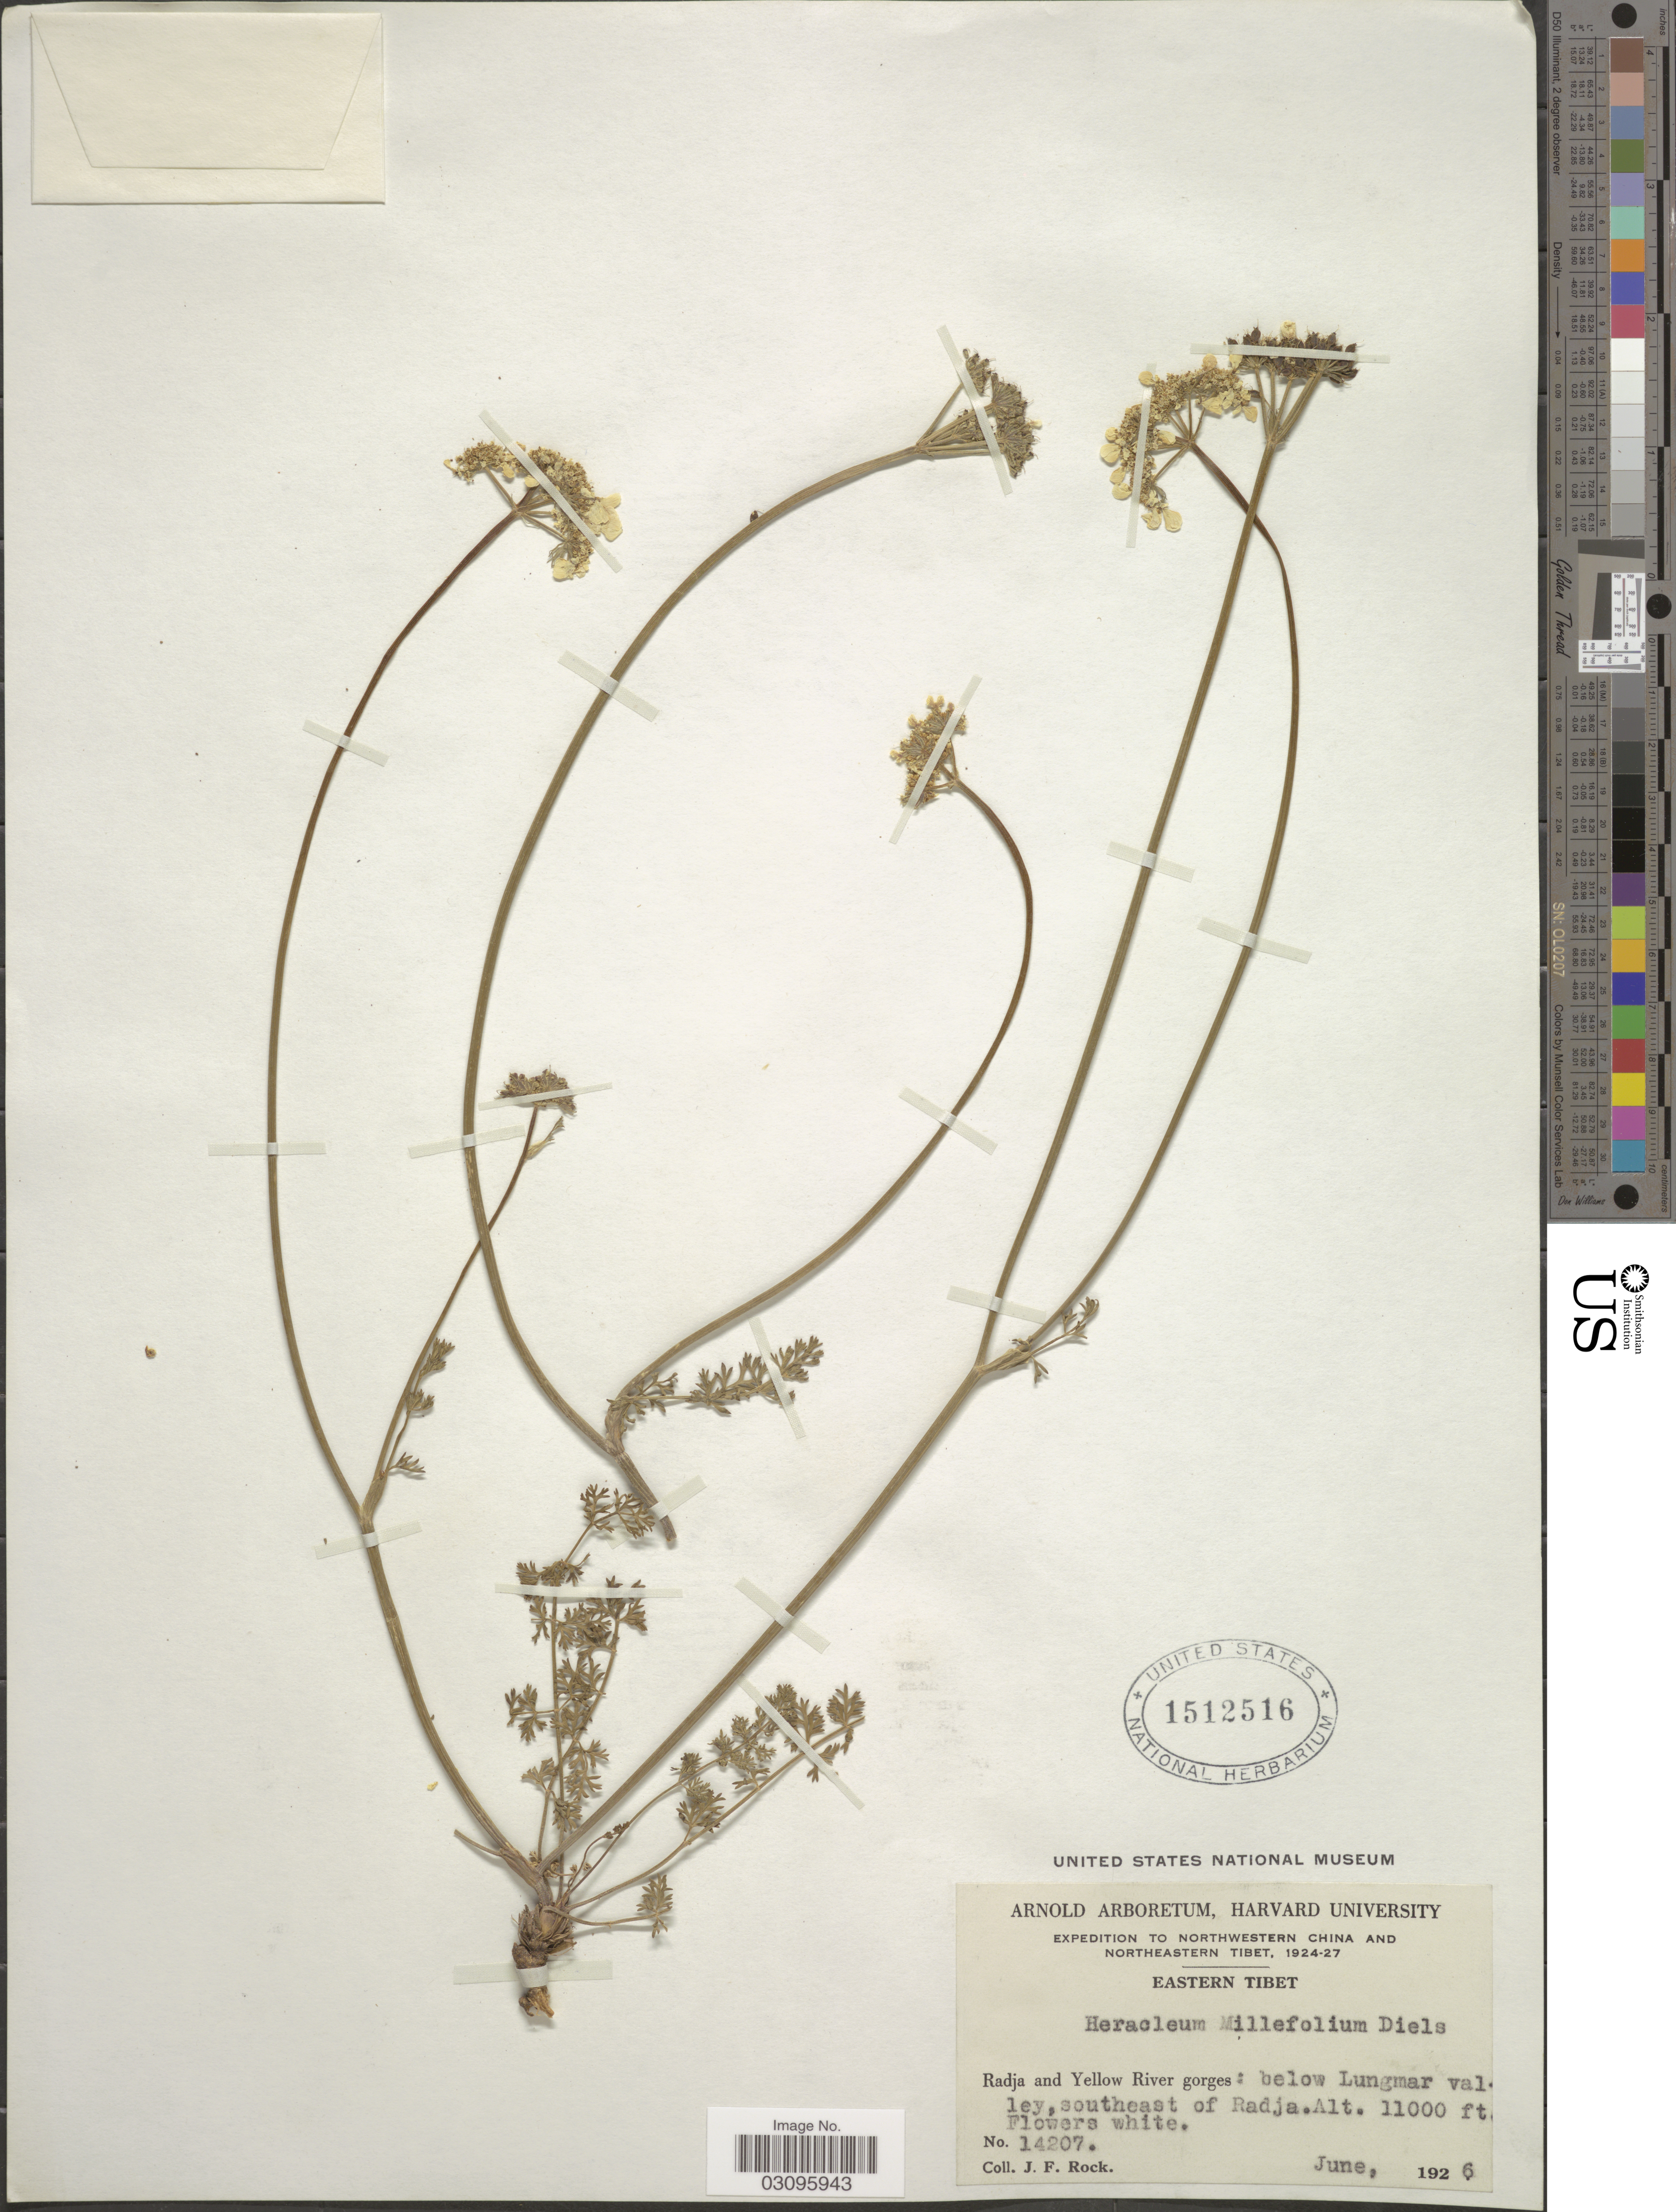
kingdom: Plantae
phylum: Tracheophyta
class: Magnoliopsida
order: Apiales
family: Apiaceae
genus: Heracleum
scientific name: Heracleum millefolium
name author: Diels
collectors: J. Rock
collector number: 14207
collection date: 1926-06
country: China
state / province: Xizang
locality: Northeastern Tibet. Eastern Tibet. Radja and Yellow River gorges: below Lungmar valley, southeast of Radja.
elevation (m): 3353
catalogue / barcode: US 1512516